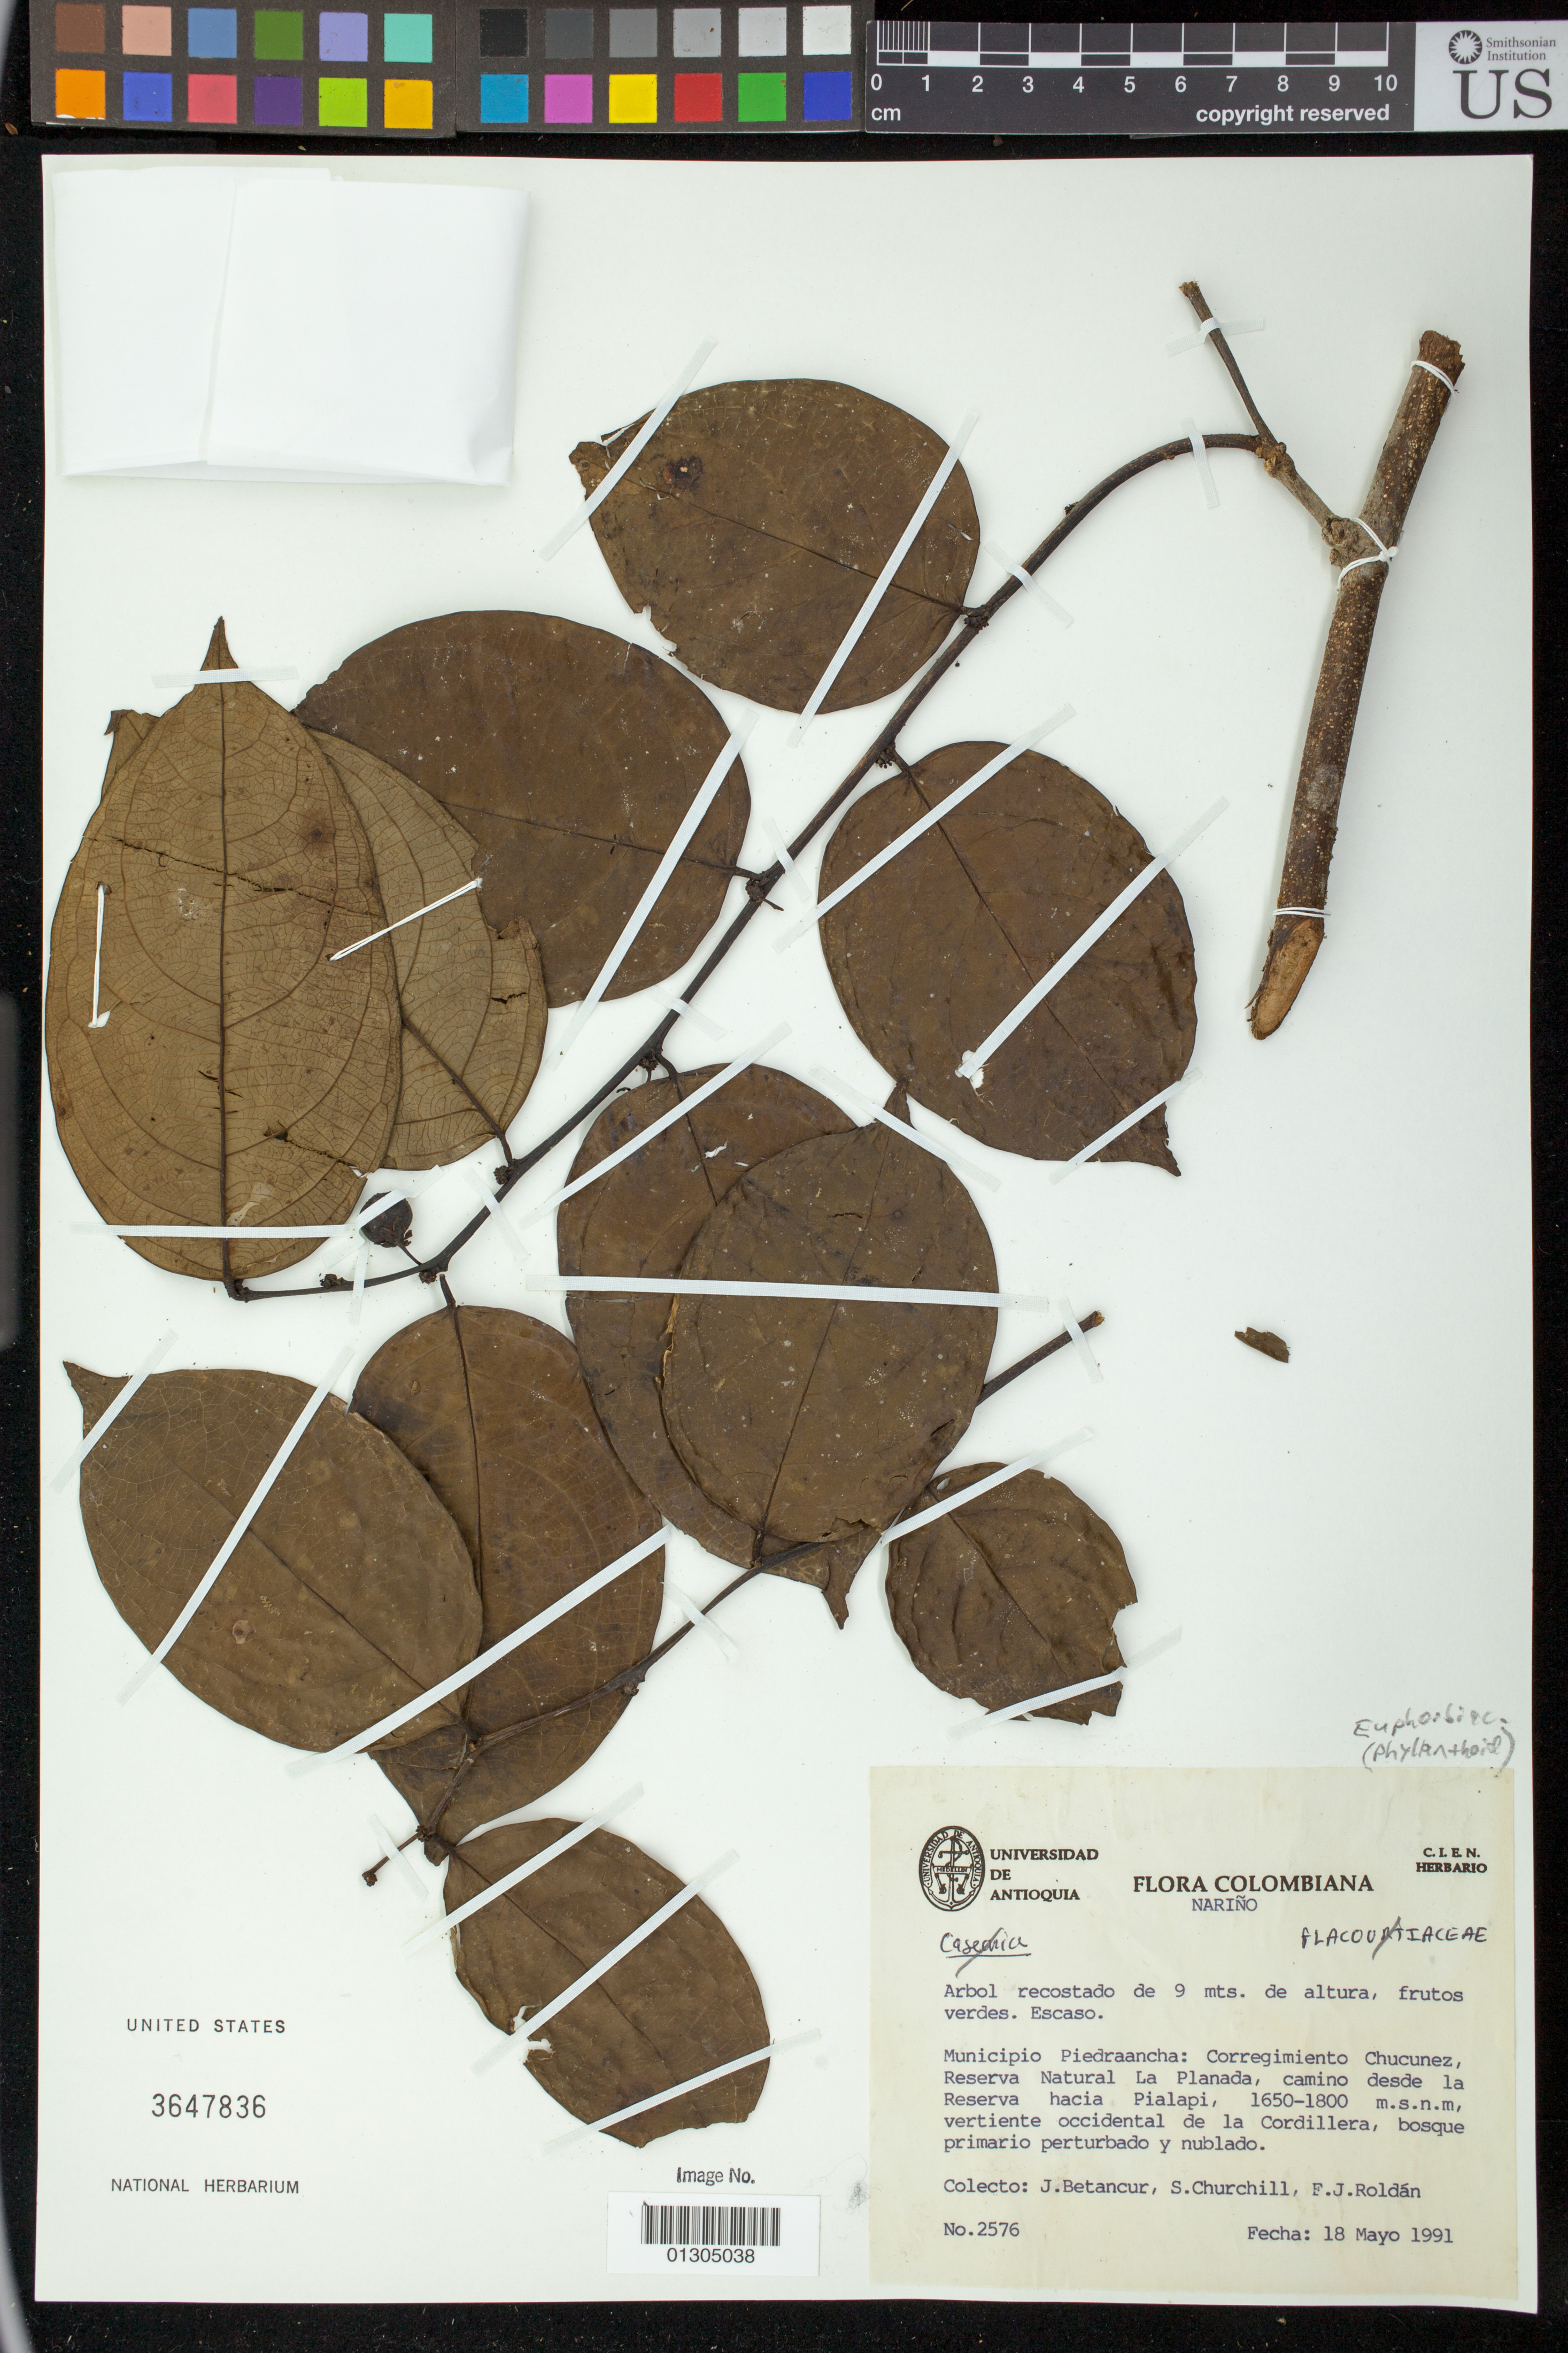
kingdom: Plantae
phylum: Tracheophyta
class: Magnoliopsida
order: Malpighiales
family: Phyllanthaceae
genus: Phyllanthus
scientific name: Phyllanthus callejasii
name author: G.L. Webster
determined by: Londoño-Echeverri, Y.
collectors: J. Betancur, S. Churchill & F. J. Roldán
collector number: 2576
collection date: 1991-05-18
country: Colombia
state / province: Nariño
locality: Municipio Piedraancha [Piedrancha]: Corregimiento Chucunez, Reserva Natural La Planada, camino desde la Reserva hacia Pialapi.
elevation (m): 1650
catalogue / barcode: US 3647836